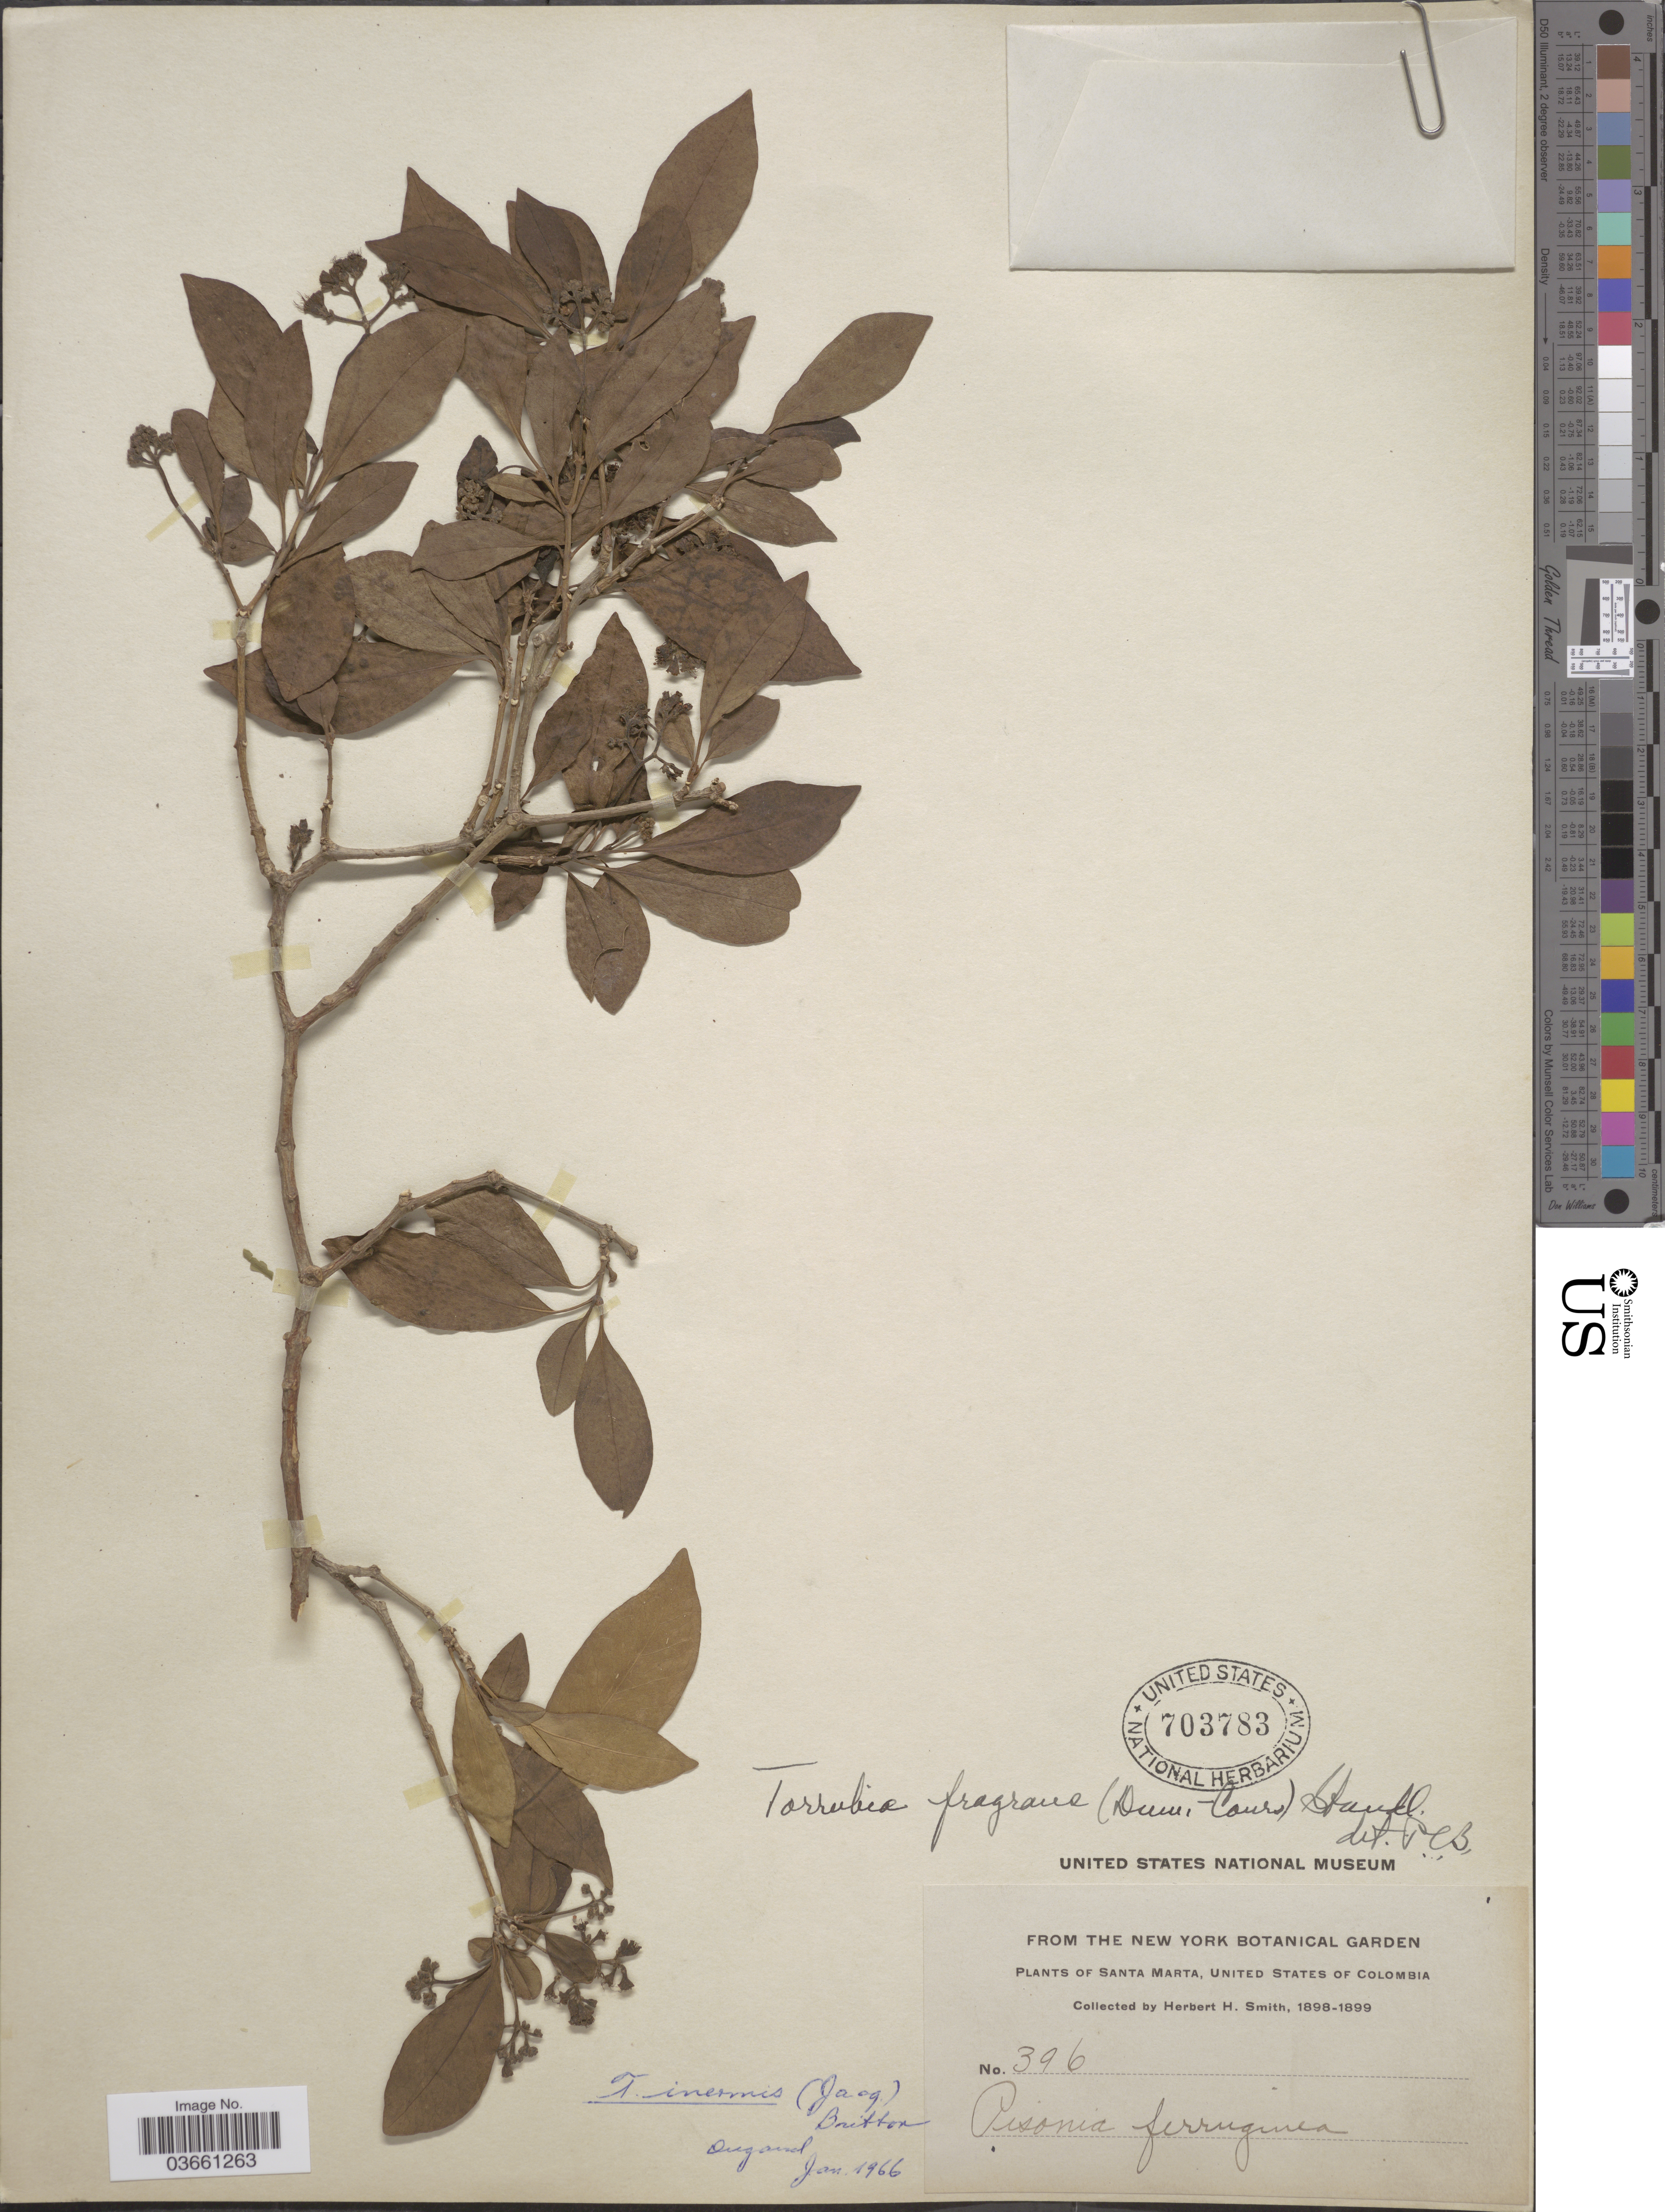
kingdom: Plantae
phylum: Tracheophyta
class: Magnoliopsida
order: Caryophyllales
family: Nyctaginaceae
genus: Guapira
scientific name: Guapira fragrans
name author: (Dum. Cours.) Little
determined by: Strong, Mark T., (BOT), Smithsonian Institution - National Museum of Natural History (UNITED STATES)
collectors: Herbert H. Smith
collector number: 396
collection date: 1898/1899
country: Colombia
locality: Santa Marta, United States of Colombia.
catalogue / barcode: US 703783